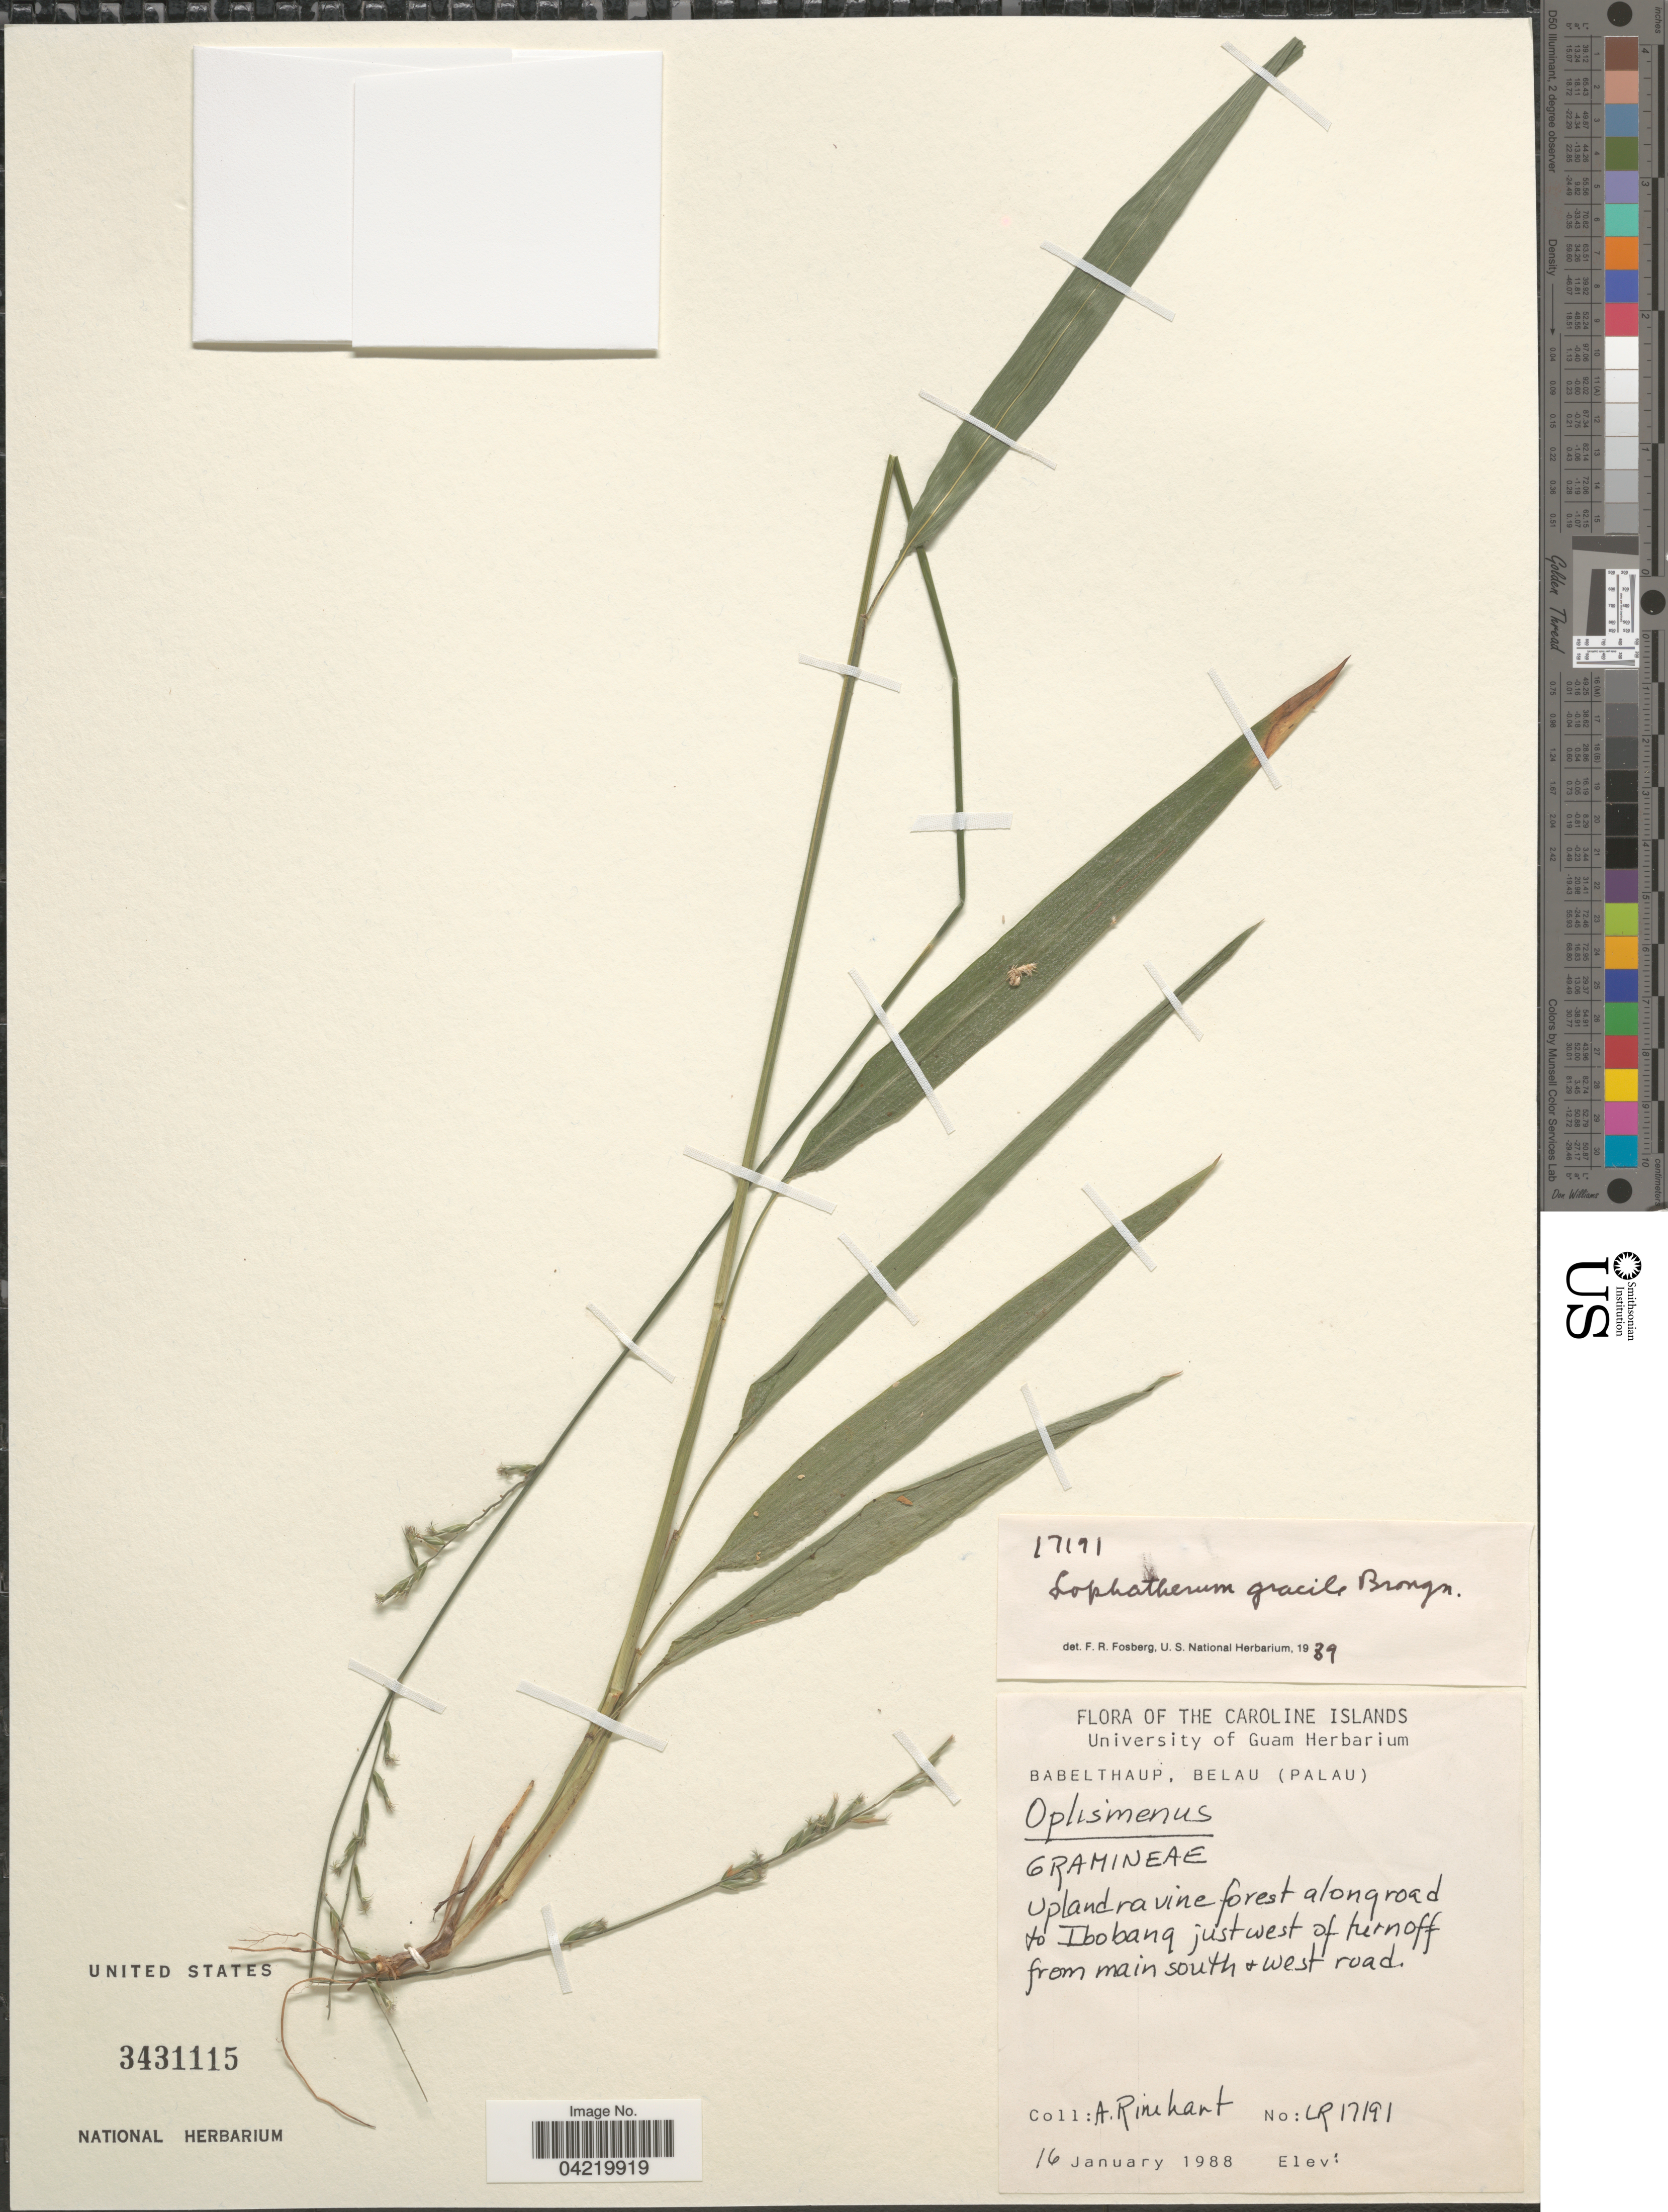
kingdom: Plantae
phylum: Tracheophyta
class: Liliopsida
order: Poales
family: Poaceae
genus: Lophatherum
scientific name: Lophatherum gracile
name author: Brongn.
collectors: A. Rinehart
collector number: LR17191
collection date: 1988-01-16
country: Palau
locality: Caroline Islands. Babelthaup, (Palau). Upland ravine forest along road to Ibobang just west of turnoff from main south & west road.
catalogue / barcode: US 3431115